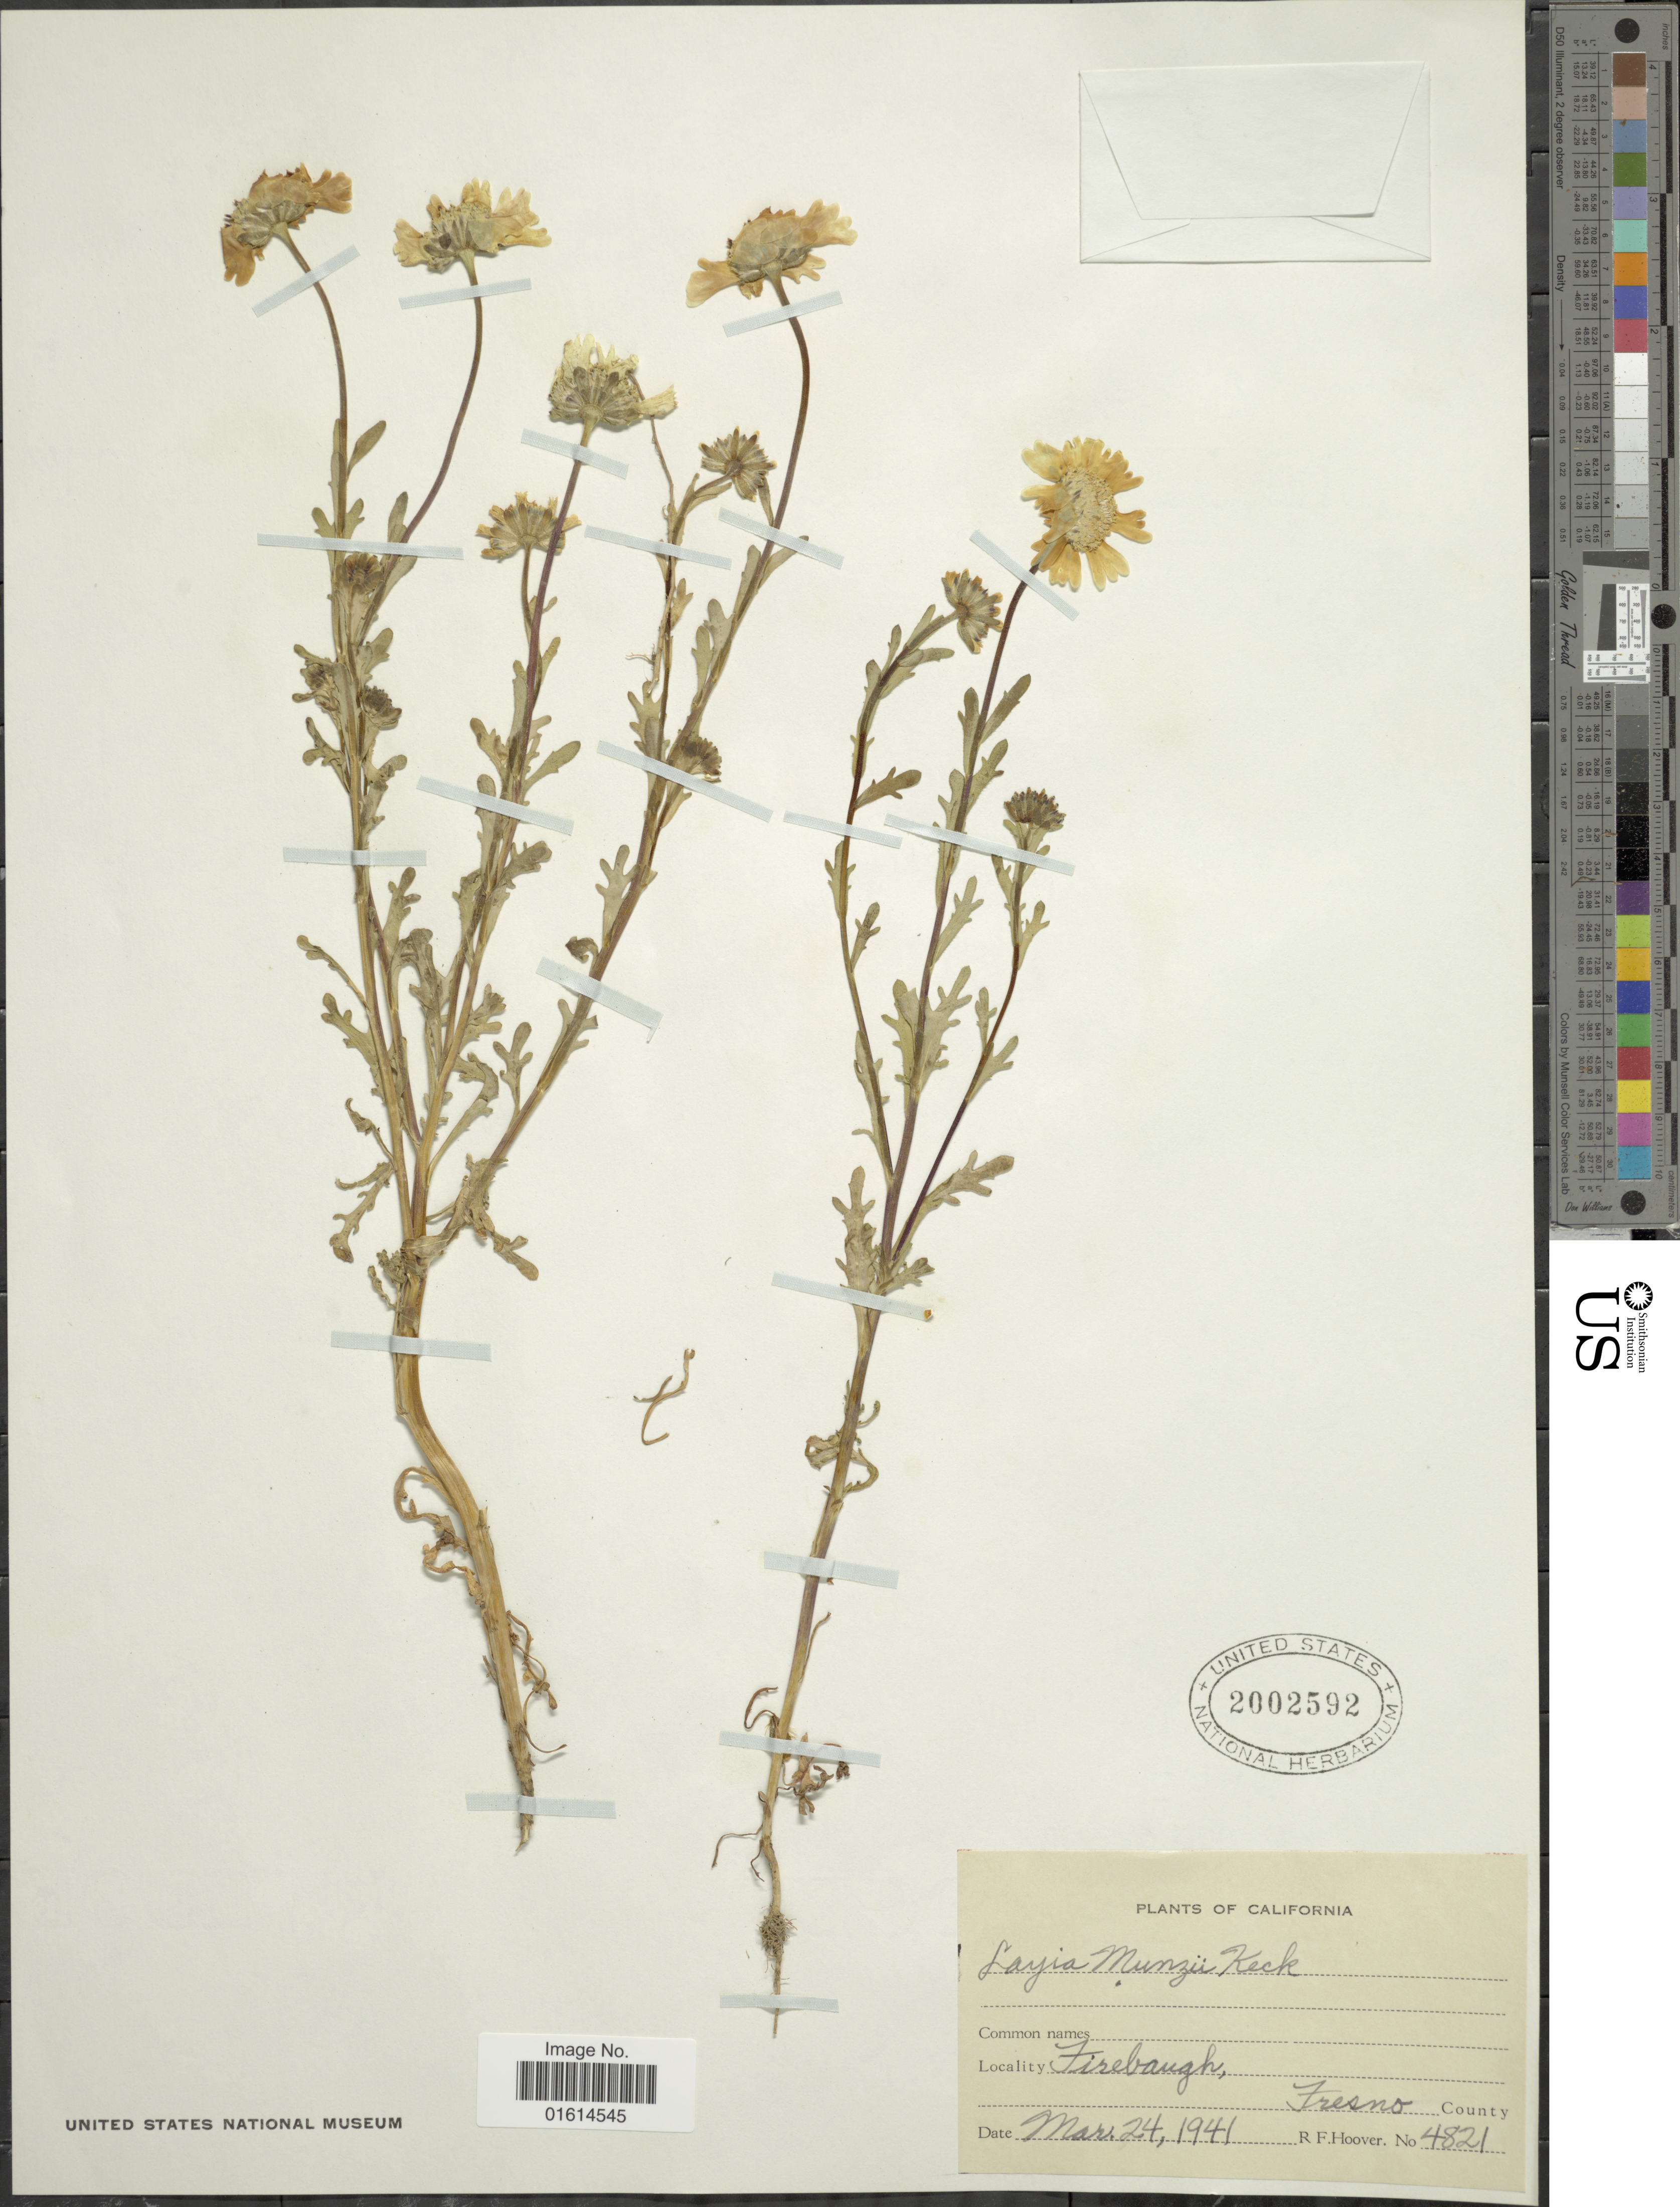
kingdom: Plantae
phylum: Tracheophyta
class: Magnoliopsida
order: Asterales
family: Asteraceae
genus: Layia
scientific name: Layia munzii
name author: D.D. Keck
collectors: R. F. Hoover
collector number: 4821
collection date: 1941-03-24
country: United States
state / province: California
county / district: Fresno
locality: Firebaugh, Fresno County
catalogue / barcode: US 2002592